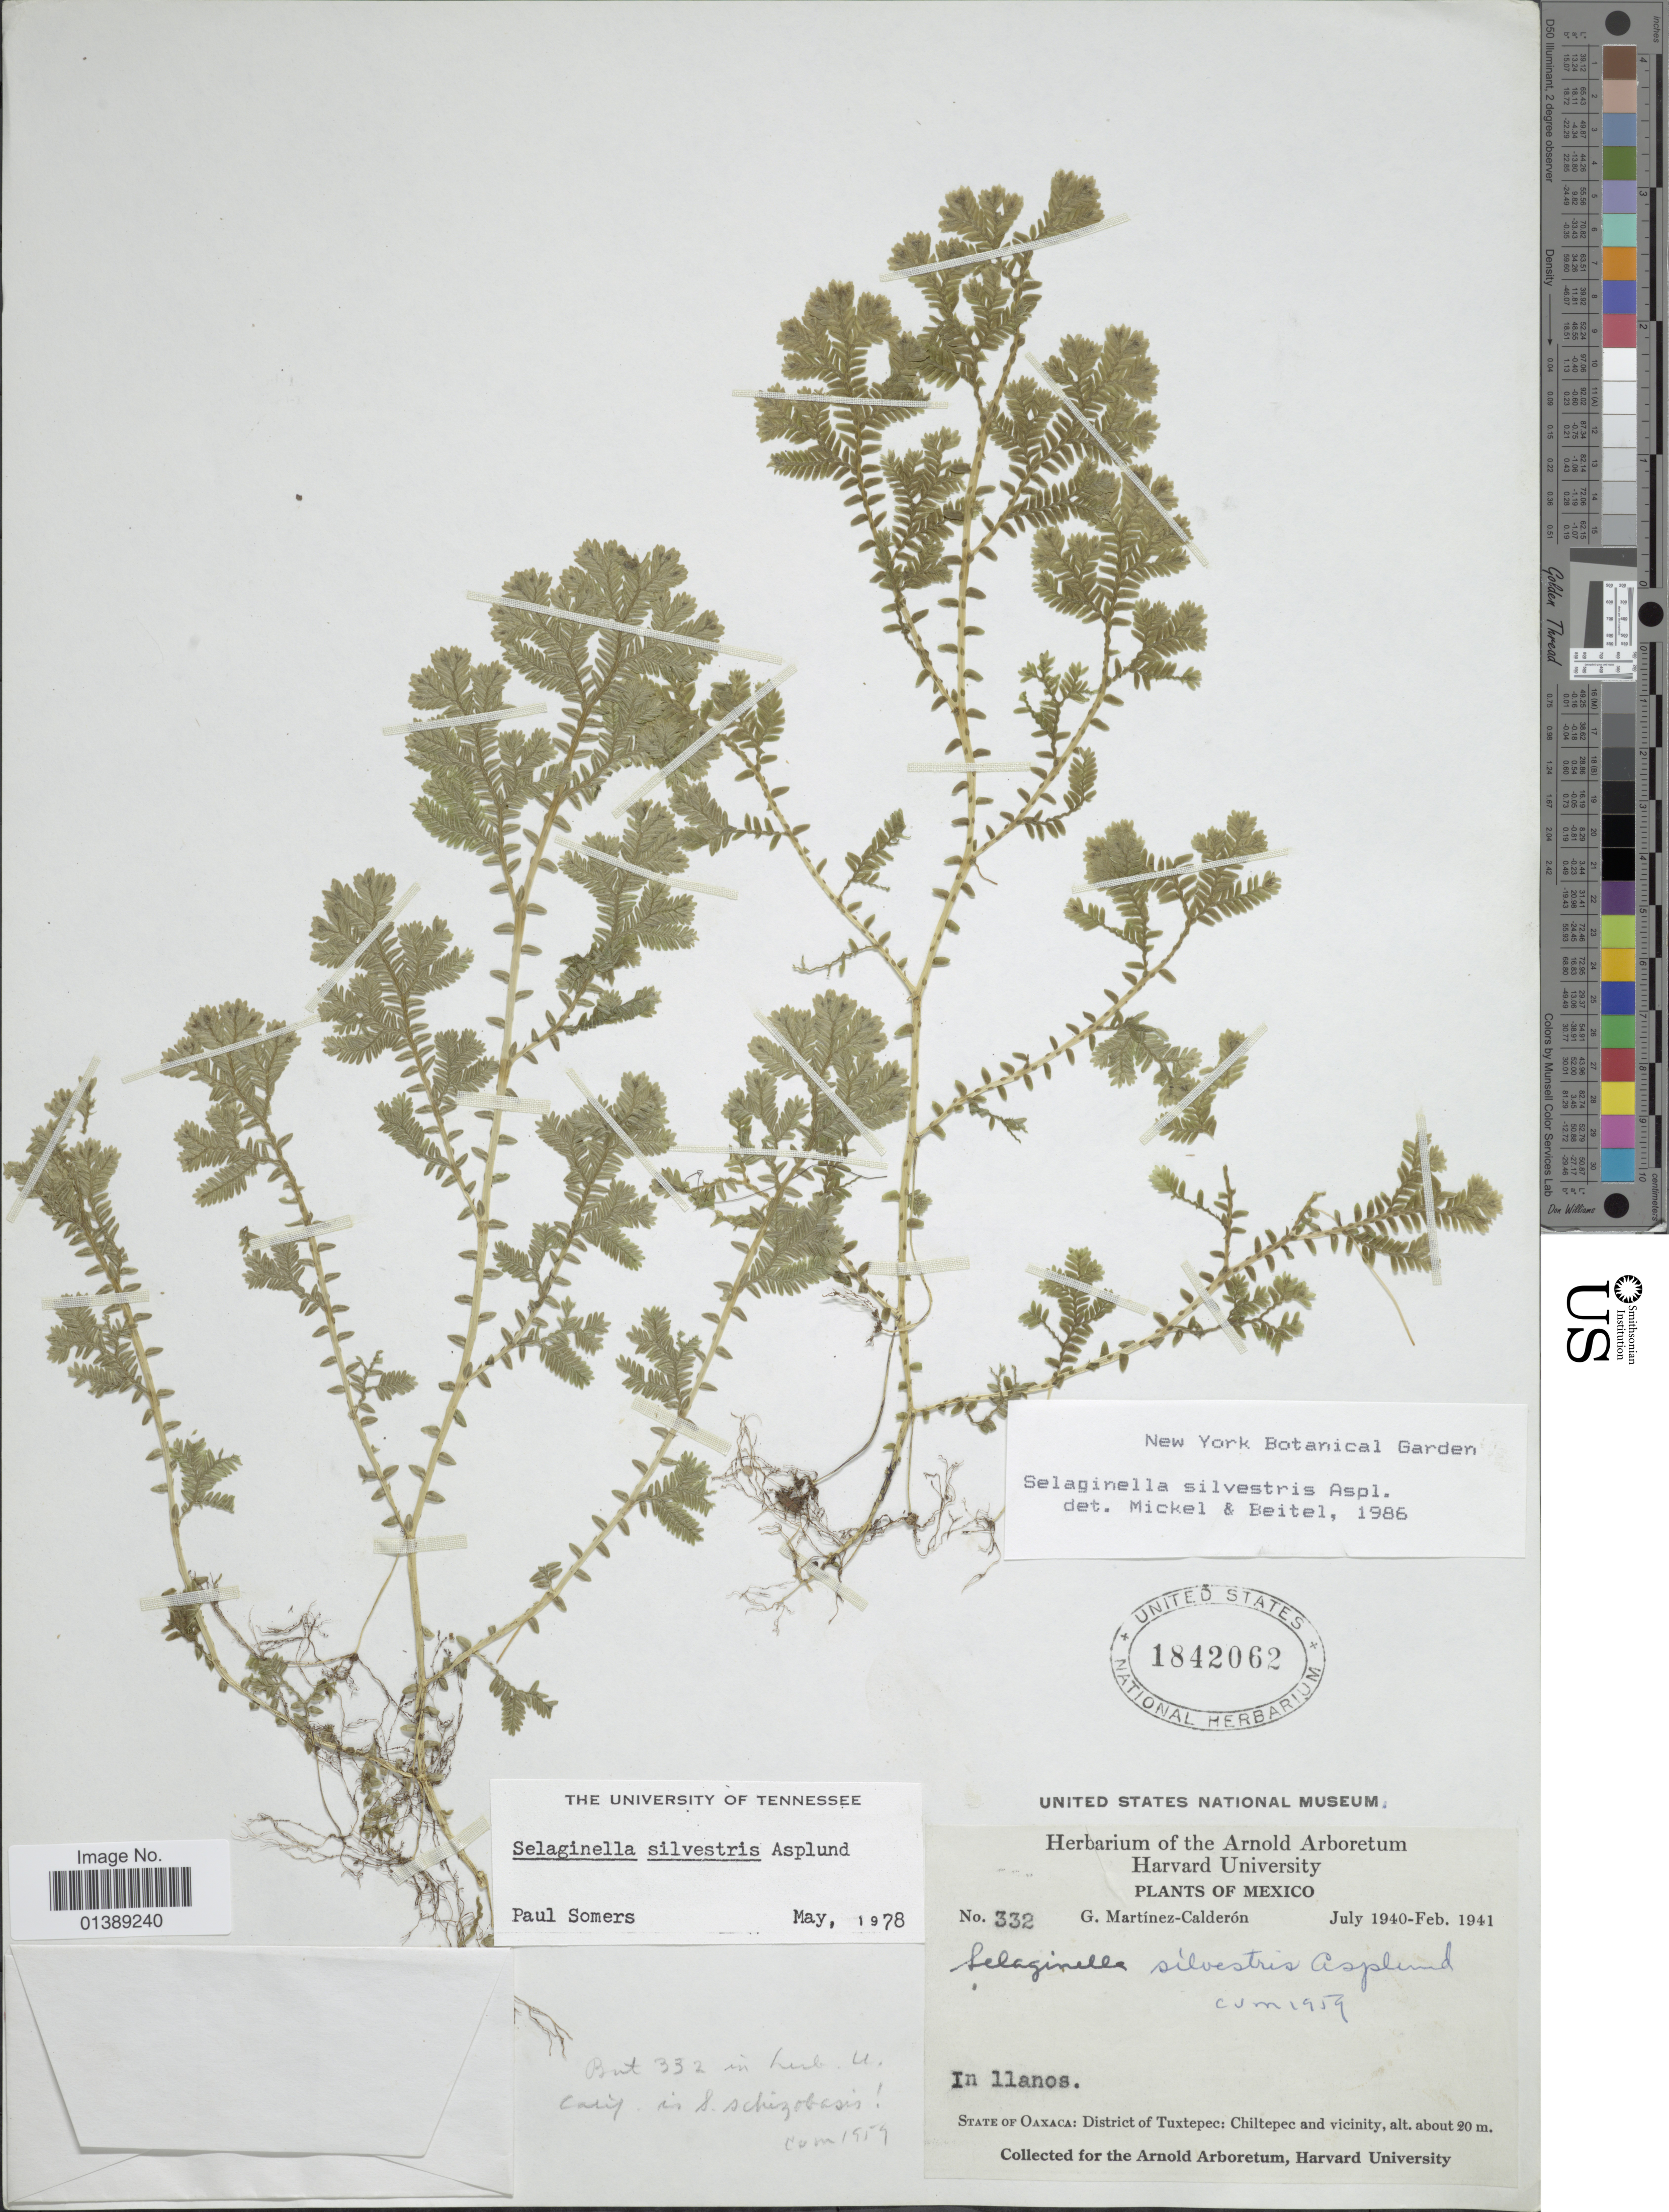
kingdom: Plantae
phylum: Tracheophyta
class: Lycopodiopsida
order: Selaginellales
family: Selaginellaceae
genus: Selaginella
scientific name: Selaginella silvestris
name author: Aspl.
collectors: G. Martínez Calderón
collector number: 332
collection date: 1940-07/1941-02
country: Mexico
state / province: Oaxaca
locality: District of Tuxtepec: Chiltepec and vicinity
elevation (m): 20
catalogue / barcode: US 1842062